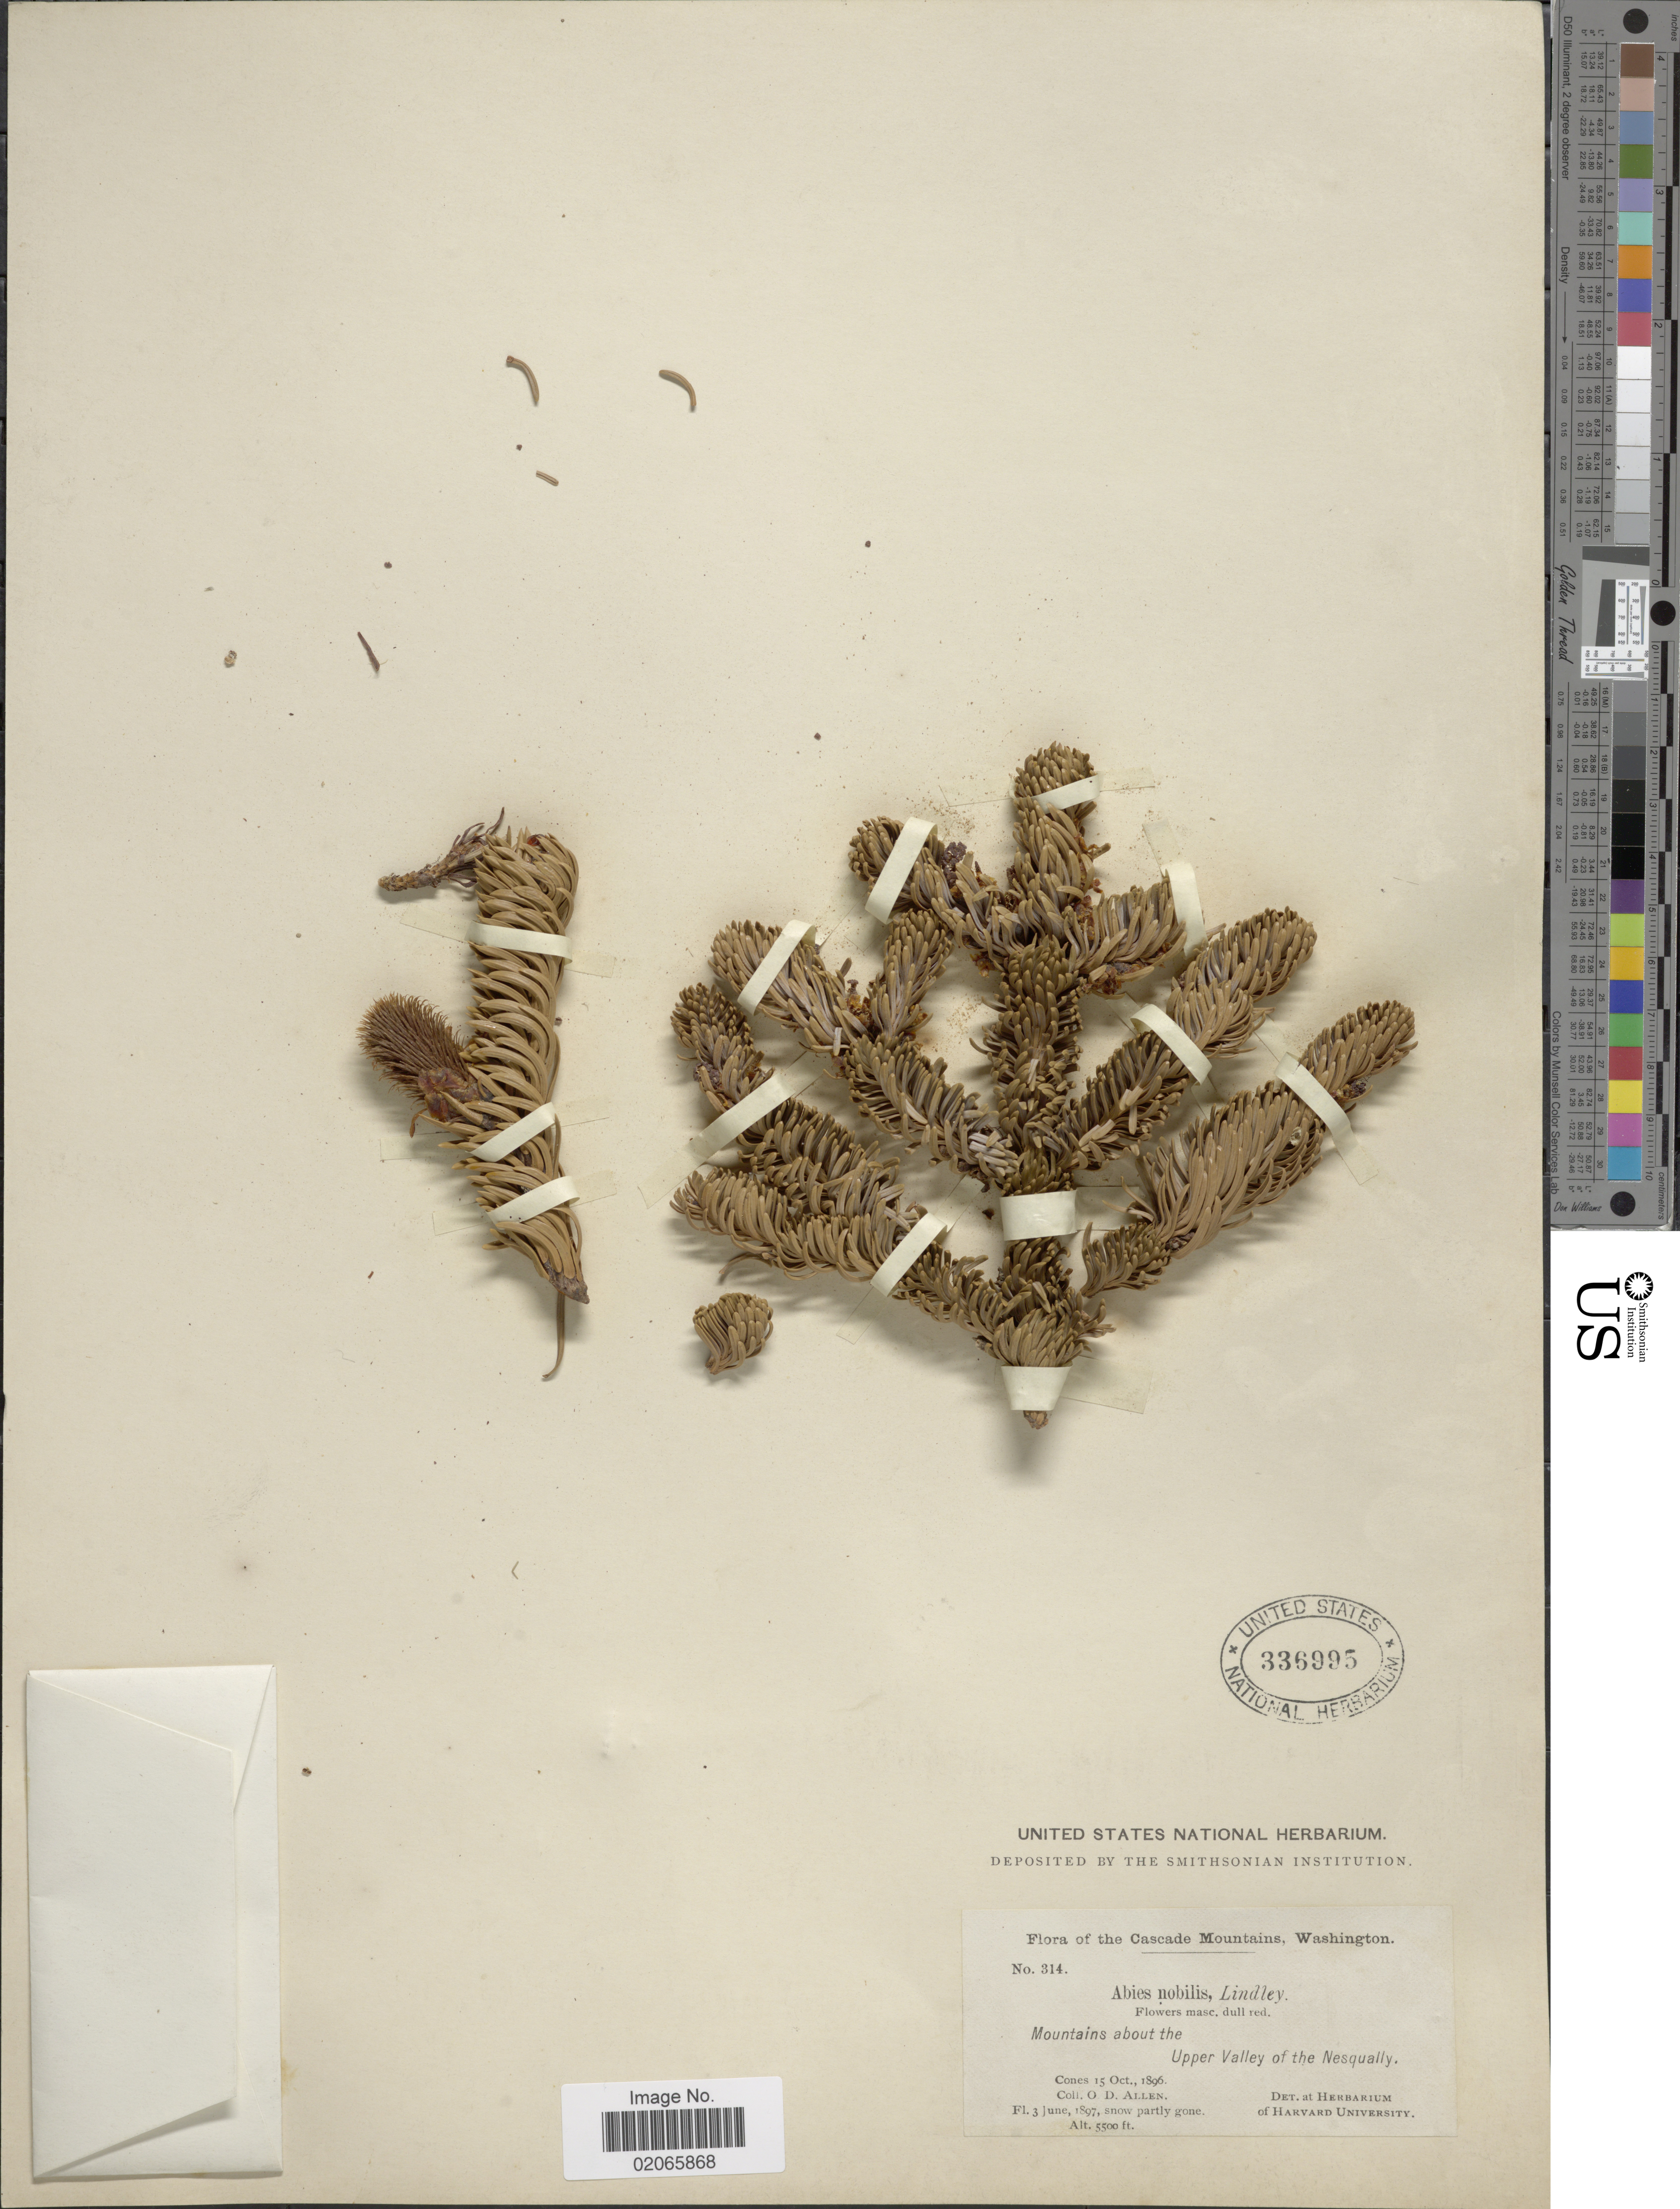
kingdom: Plantae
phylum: Tracheophyta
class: Pinopsida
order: Pinales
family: Pinaceae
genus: Abies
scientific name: Abies procera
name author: Rehder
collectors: O. D. Allen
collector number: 314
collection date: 1896-10-15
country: United States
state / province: Washington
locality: Cascade Mountains. Upper Valley of the Nesqually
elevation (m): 1676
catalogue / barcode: US 336995